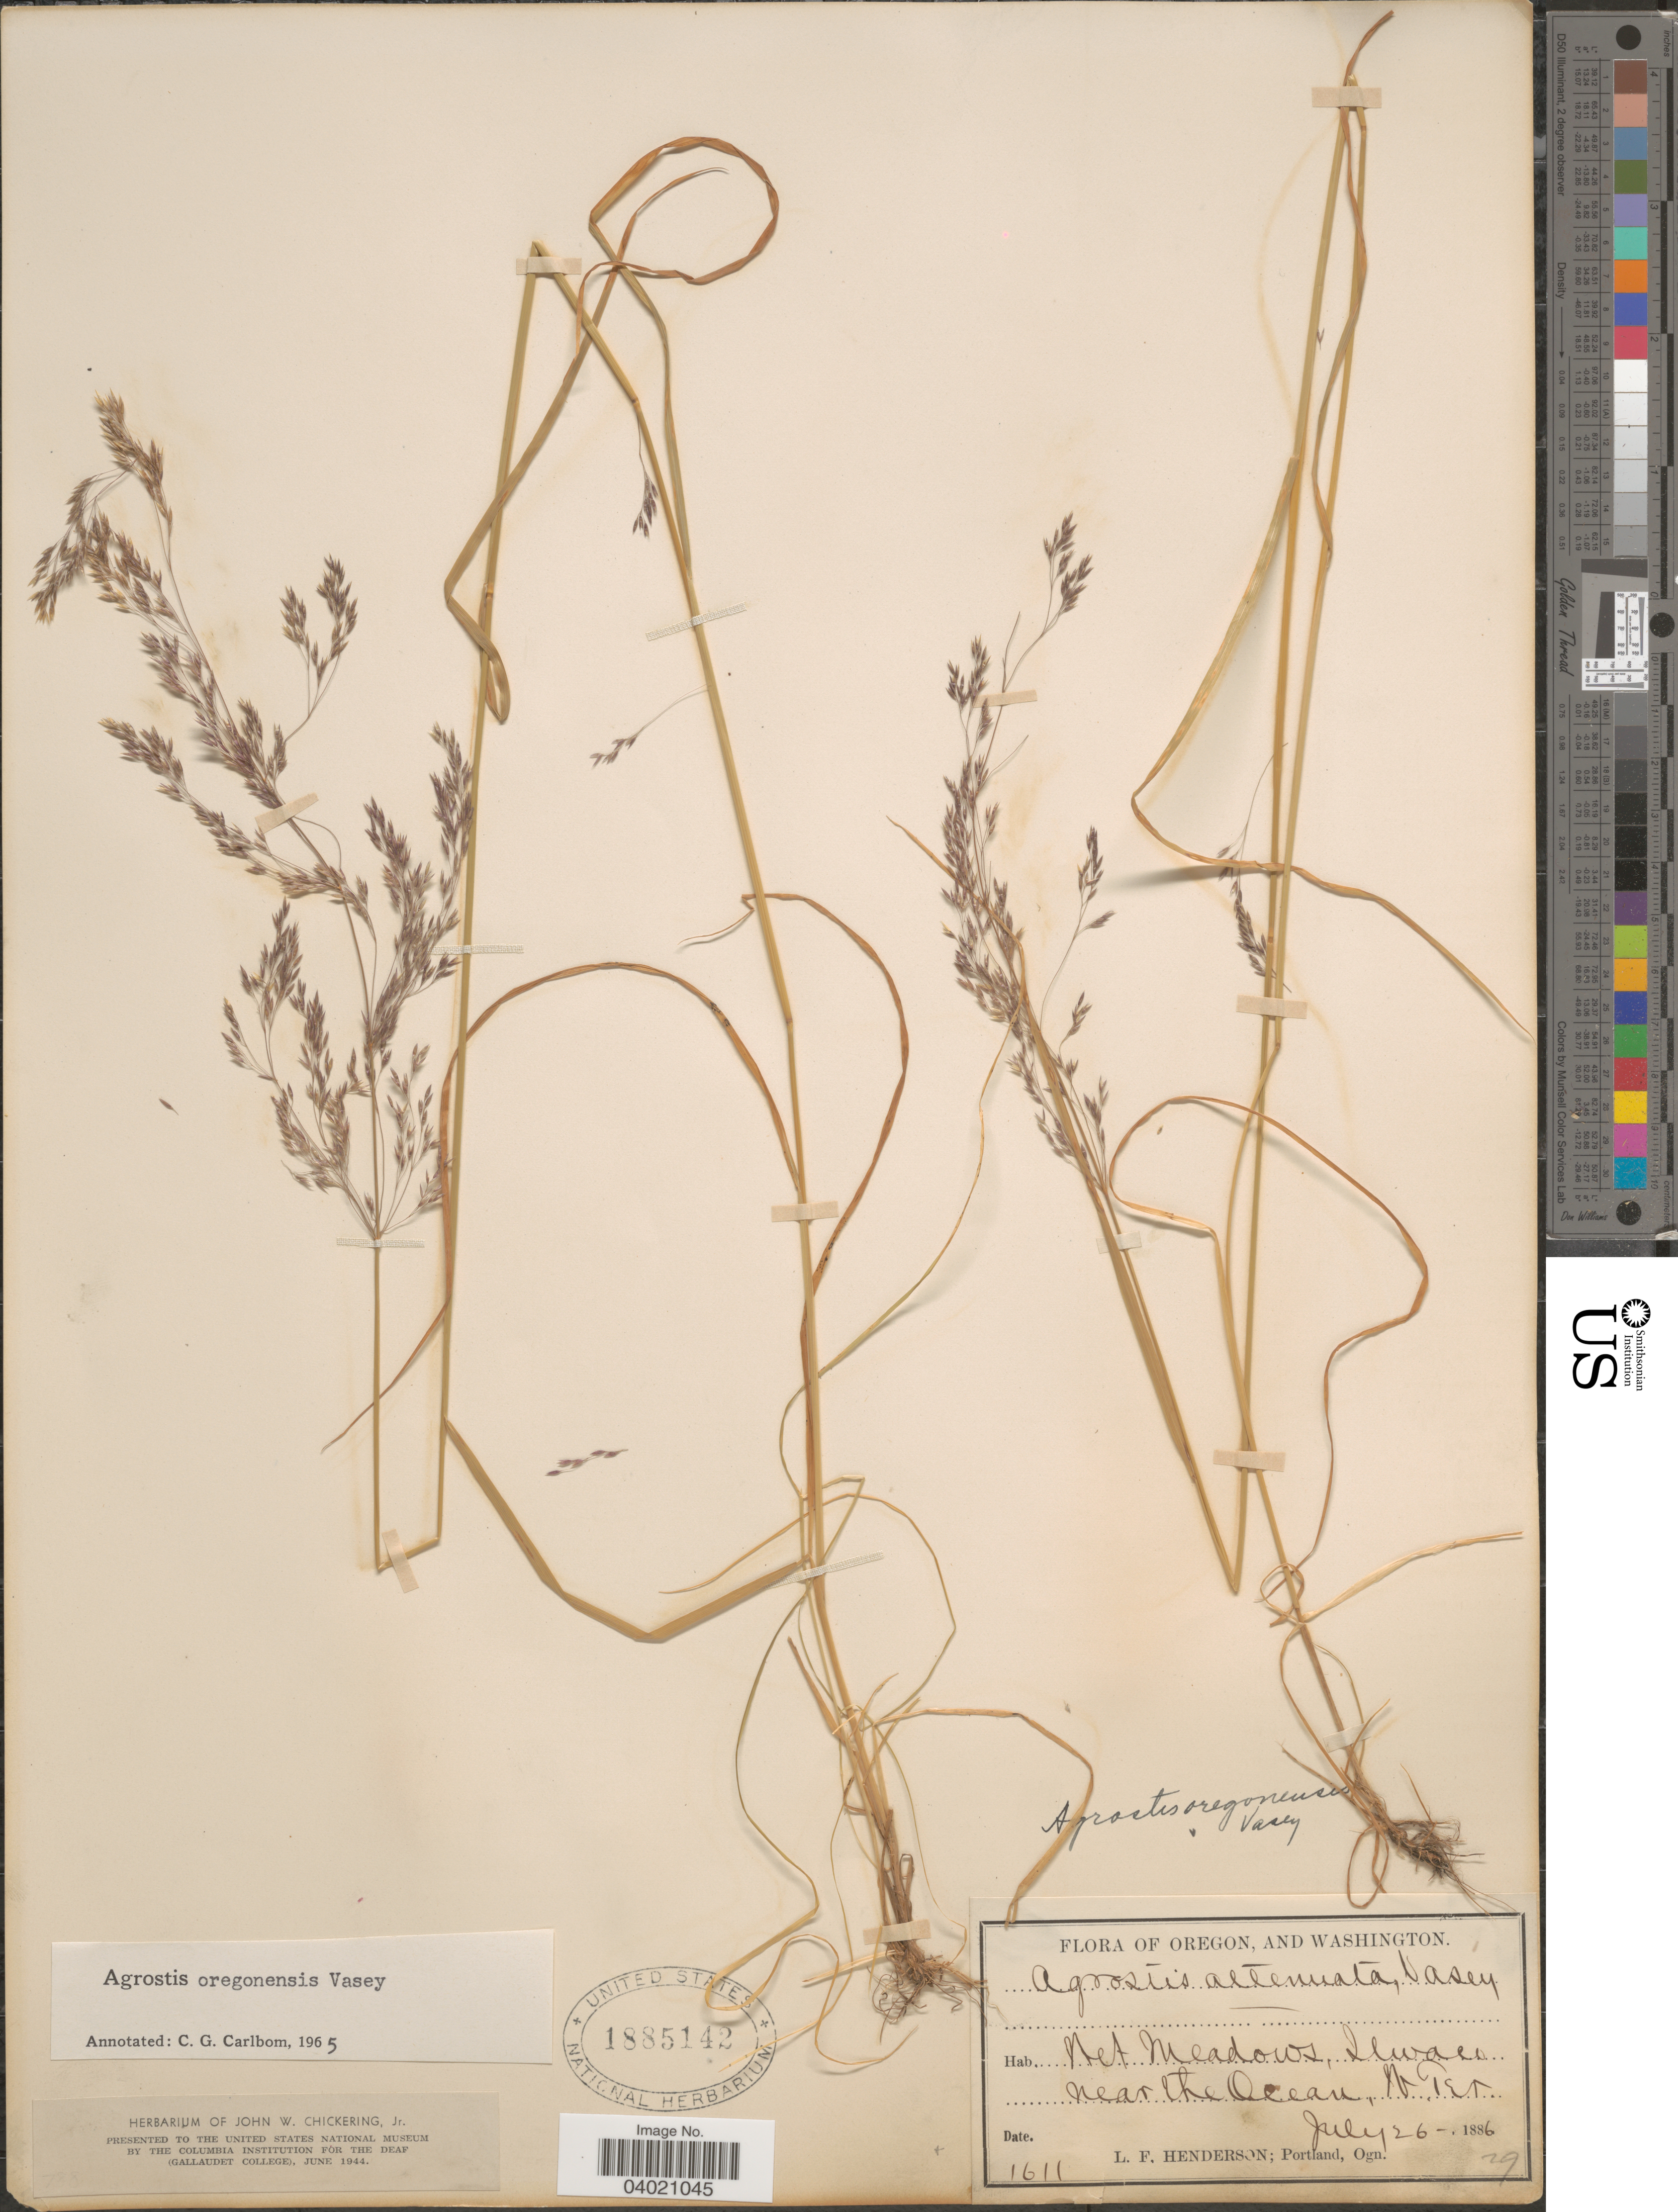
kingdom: Plantae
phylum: Tracheophyta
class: Liliopsida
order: Poales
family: Poaceae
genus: Agrostis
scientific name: Agrostis oregonensis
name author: Vasey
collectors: L. Henderson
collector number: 1611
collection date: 1886-07-26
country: United States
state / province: Washington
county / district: Pacific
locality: Wet meadows, Ilwaco near the Ocean, W. Ter.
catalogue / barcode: US 1885142